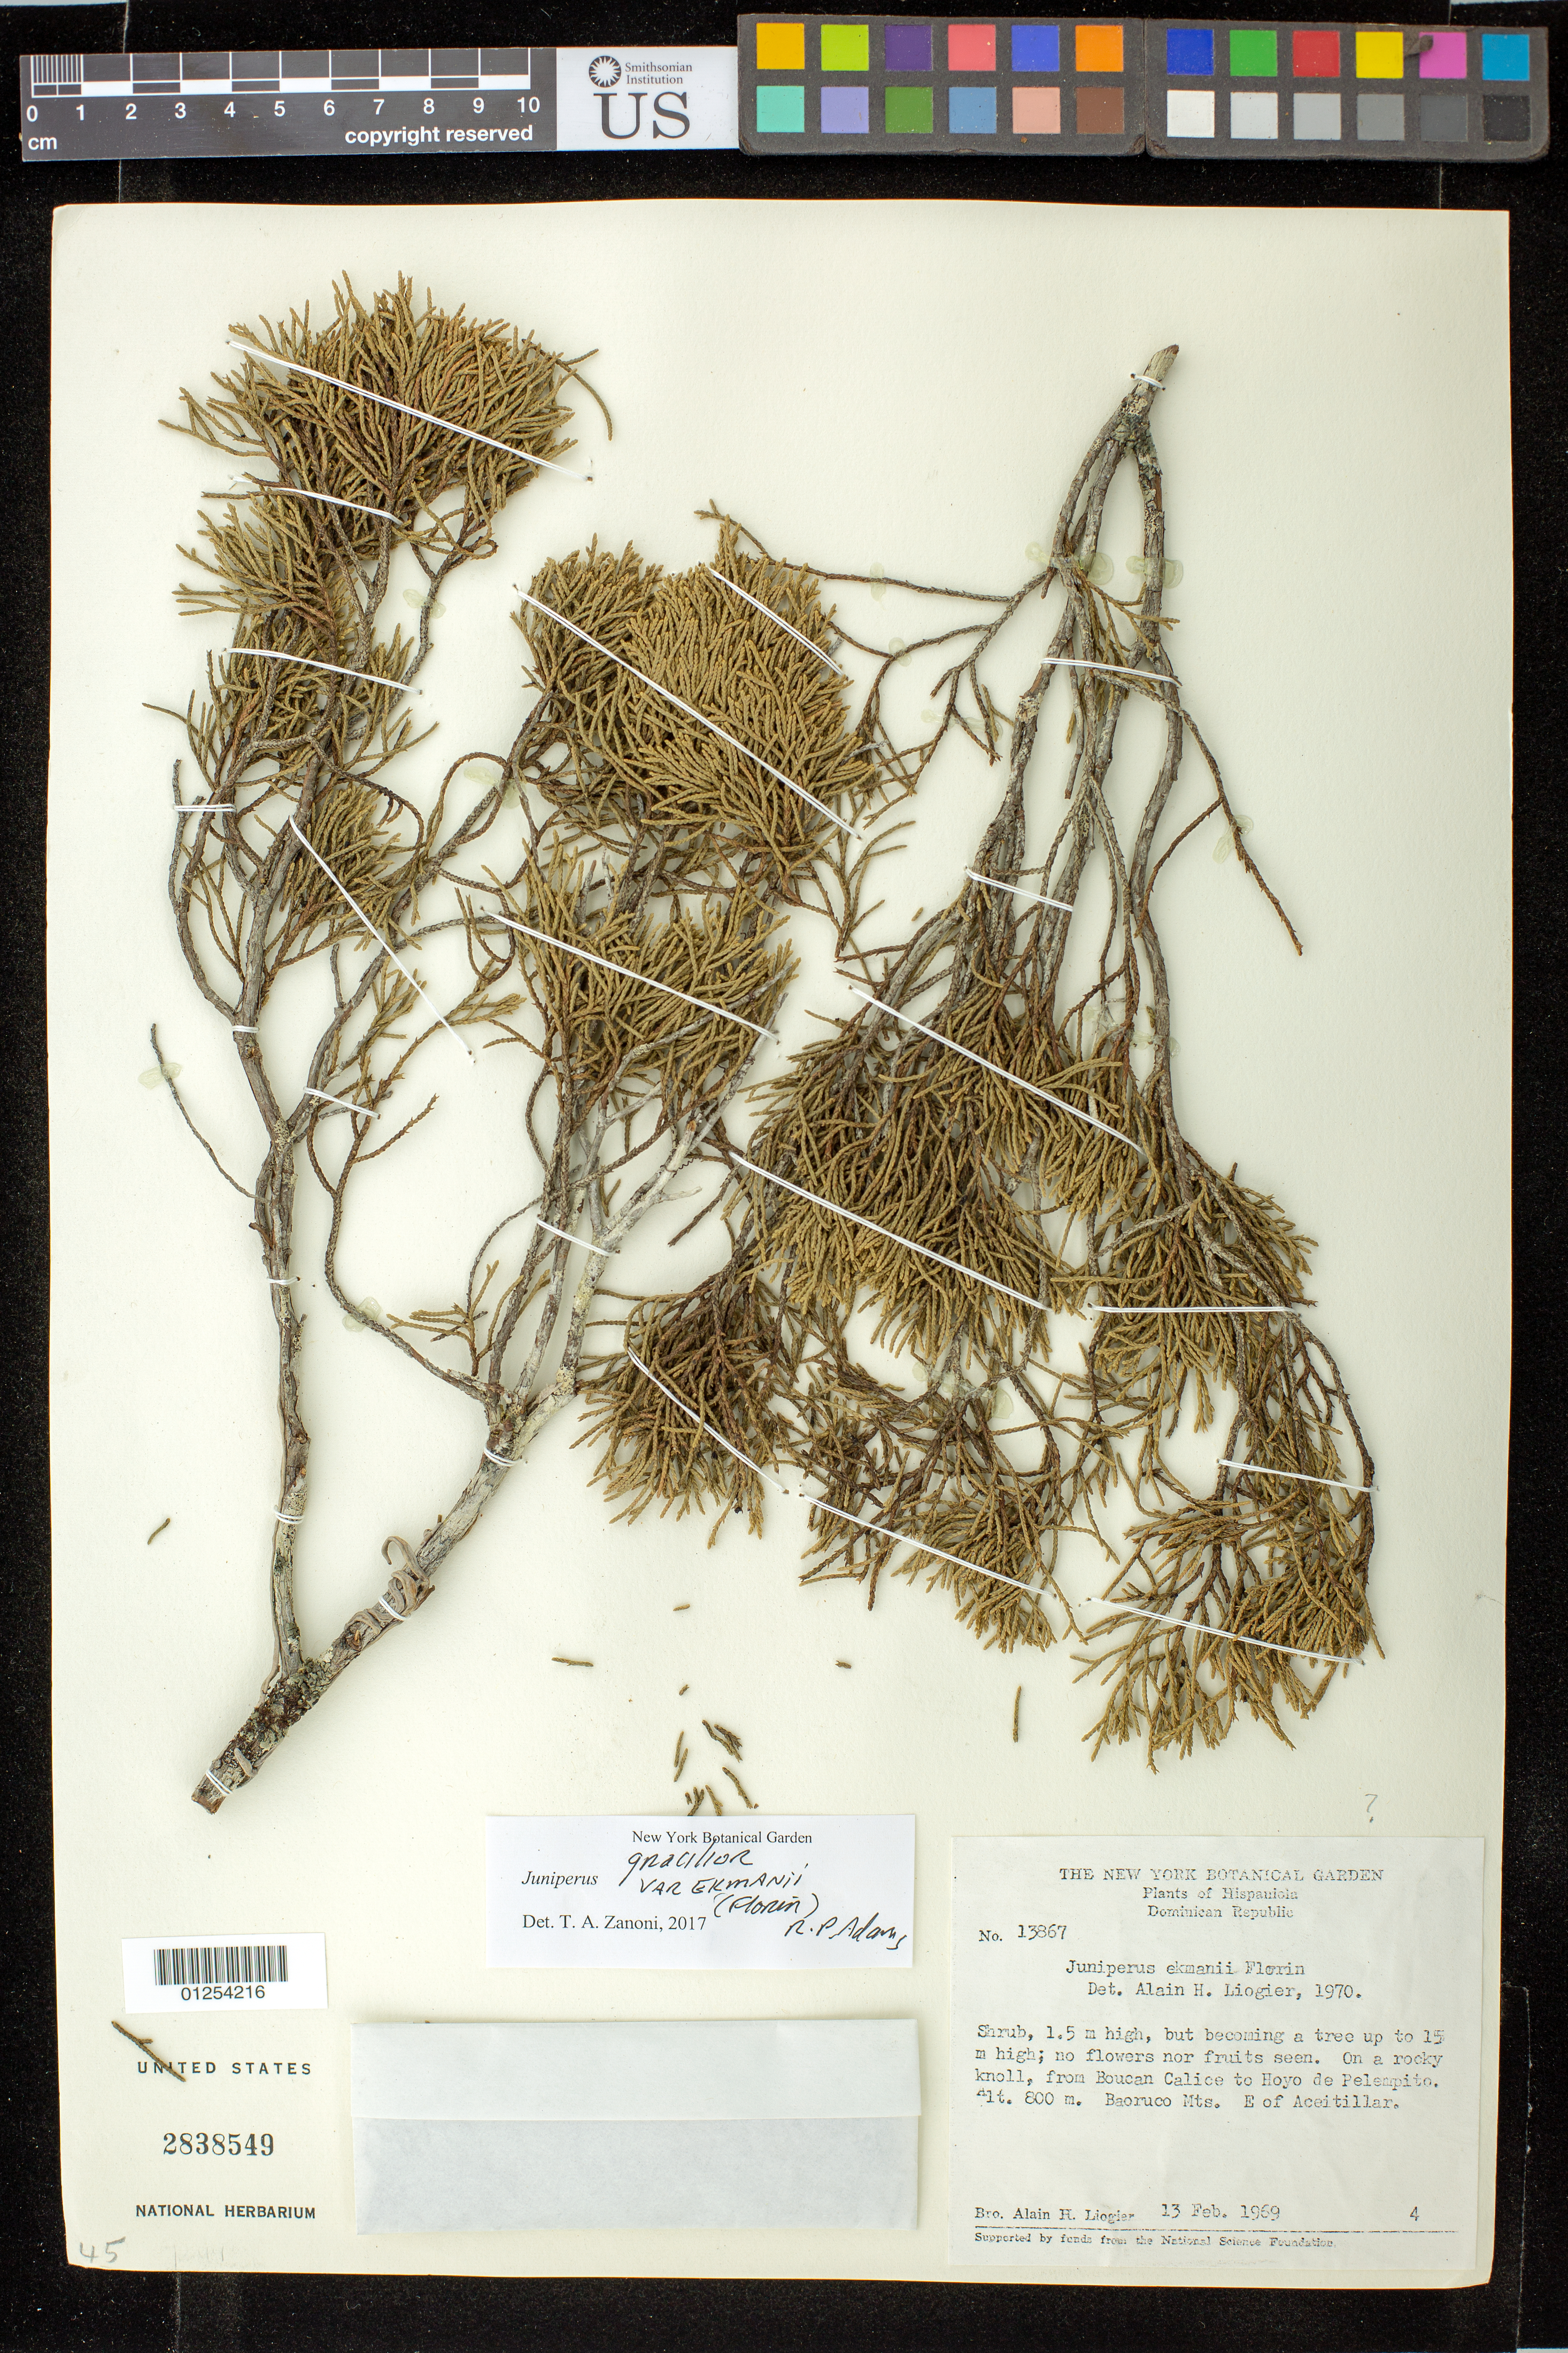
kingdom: Plantae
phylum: Tracheophyta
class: Pinopsida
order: Pinales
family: Cupressaceae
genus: Juniperus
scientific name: Juniperus gracilior var. ekmanii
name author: (Florin) R.P. Adams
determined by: Zanoni, T. A., (NY), New York Botanical Garden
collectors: A. H. Liogier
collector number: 13867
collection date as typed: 13 Feb 1969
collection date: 1969-02-13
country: Dominican Republic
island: Hispaniola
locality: In thickets, on a rocky knoll between Boucan Calice and Hoyo de Pelempito, Baoruco Mts.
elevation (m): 800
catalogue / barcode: US 2838549